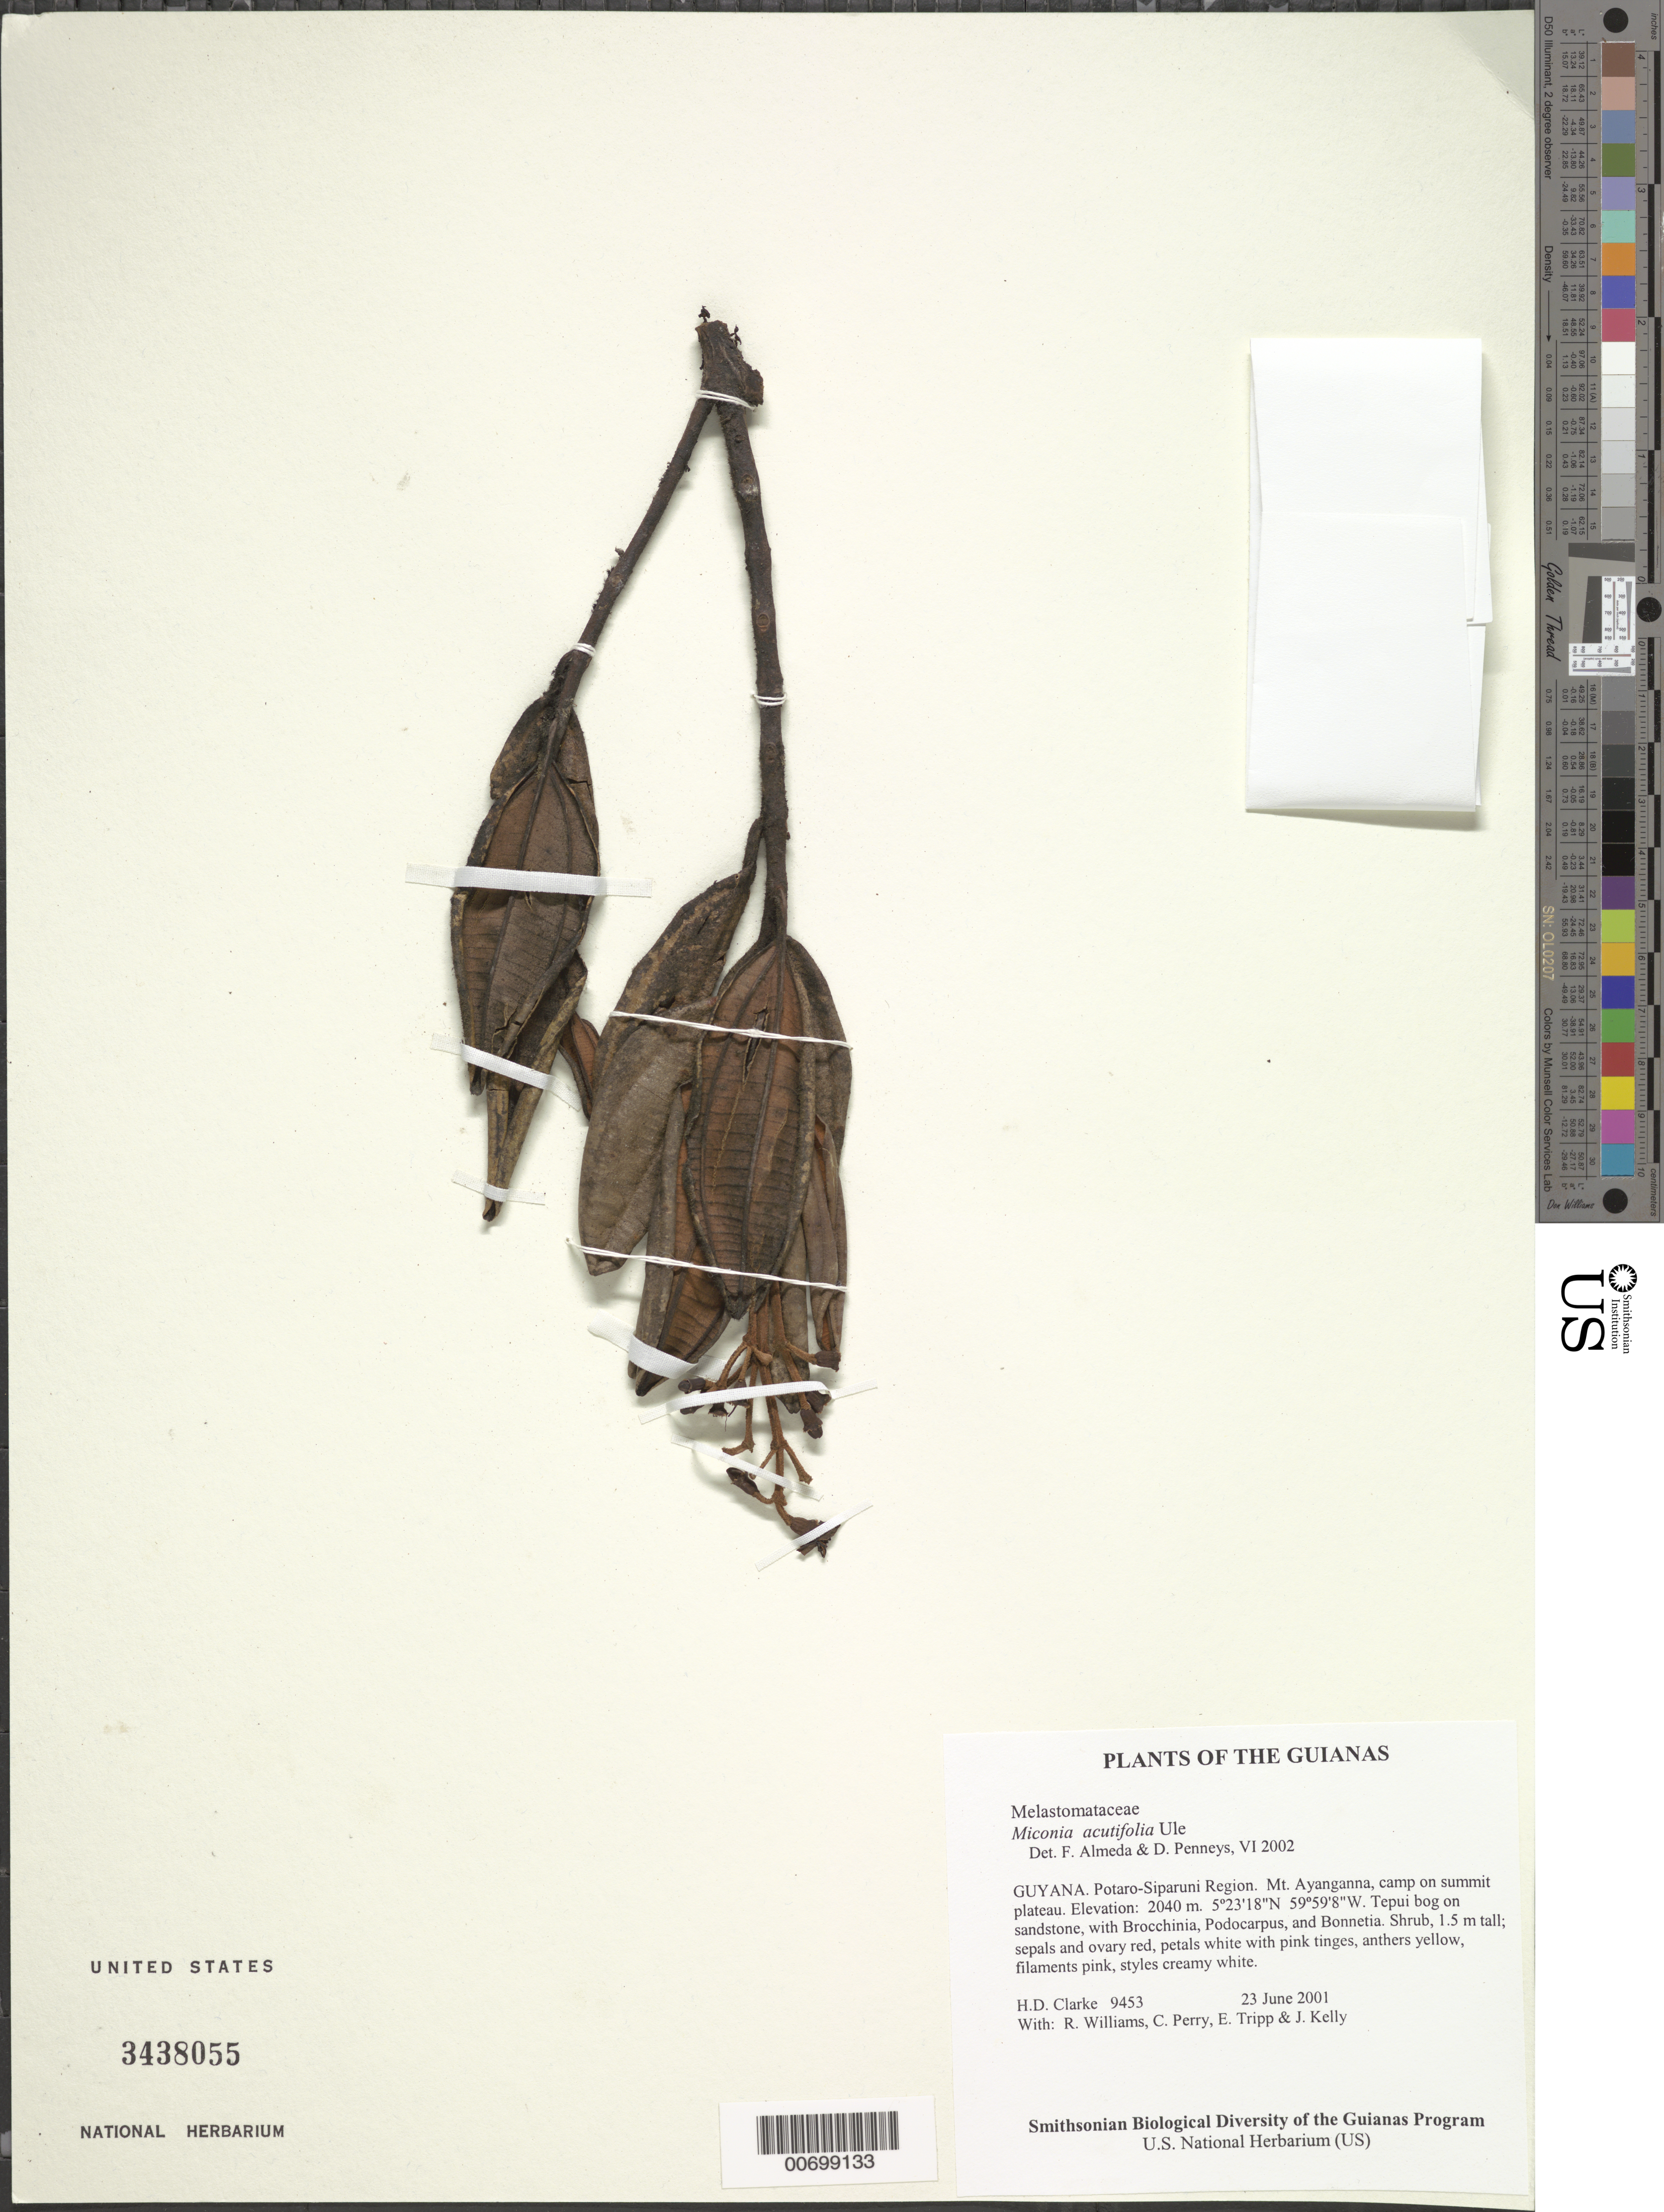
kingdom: Plantae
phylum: Tracheophyta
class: Magnoliopsida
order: Myrtales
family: Melastomataceae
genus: Miconia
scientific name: Miconia acutifolia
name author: Ule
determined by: Almeda, F.; Penneys, D. S.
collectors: H. D. Clarke, R. Williams, C. Perry, E. Tripp & J. Kelly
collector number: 9453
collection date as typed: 23 June 2001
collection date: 2001-06-23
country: Guyana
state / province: Potaro-Siparuni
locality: Mt. Ayanganna, camp on summit plateau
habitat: Tepui bog on sandstone, with Brocchinia, Podocarpus, and Bonnetia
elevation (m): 2040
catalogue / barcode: US 3438055